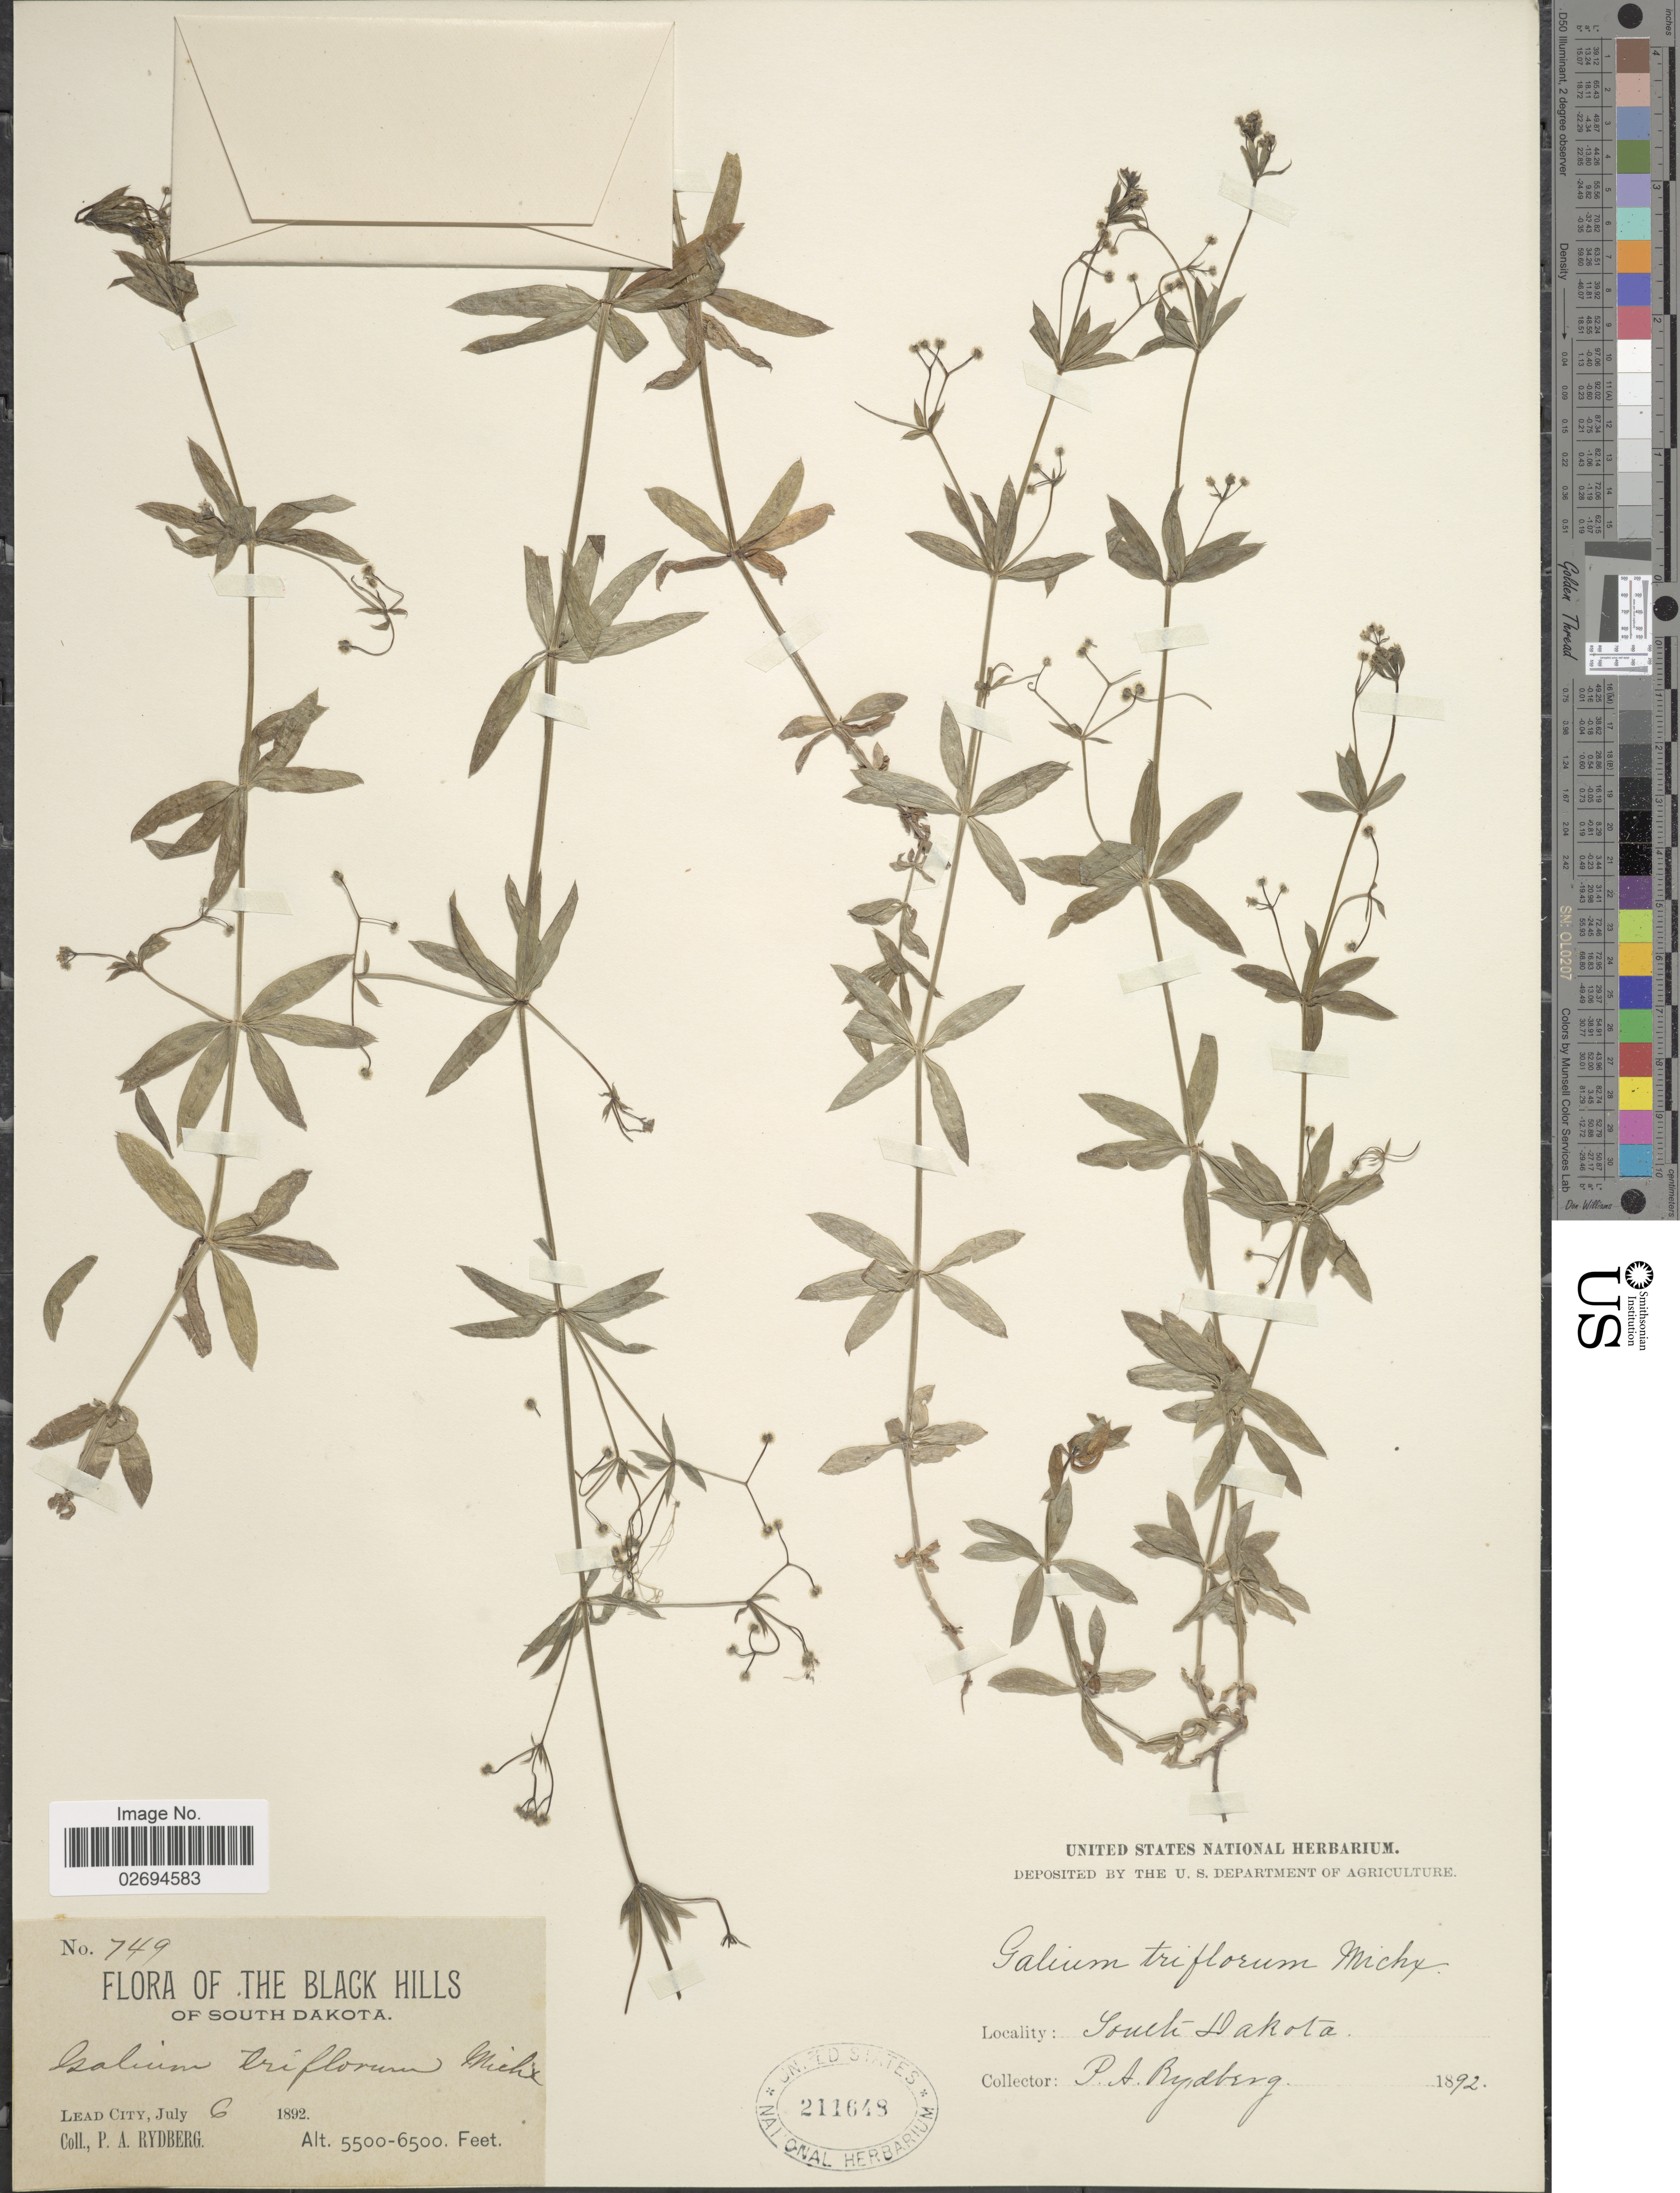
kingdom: Plantae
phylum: Tracheophyta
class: Magnoliopsida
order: Gentianales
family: Rubiaceae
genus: Galium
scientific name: Galium triflorum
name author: Michx.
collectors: P. A. Rydberg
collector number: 749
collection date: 1892-07-06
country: United States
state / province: South Carolina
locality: Black Hills. Lead City.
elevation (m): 1676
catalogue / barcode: US 211648